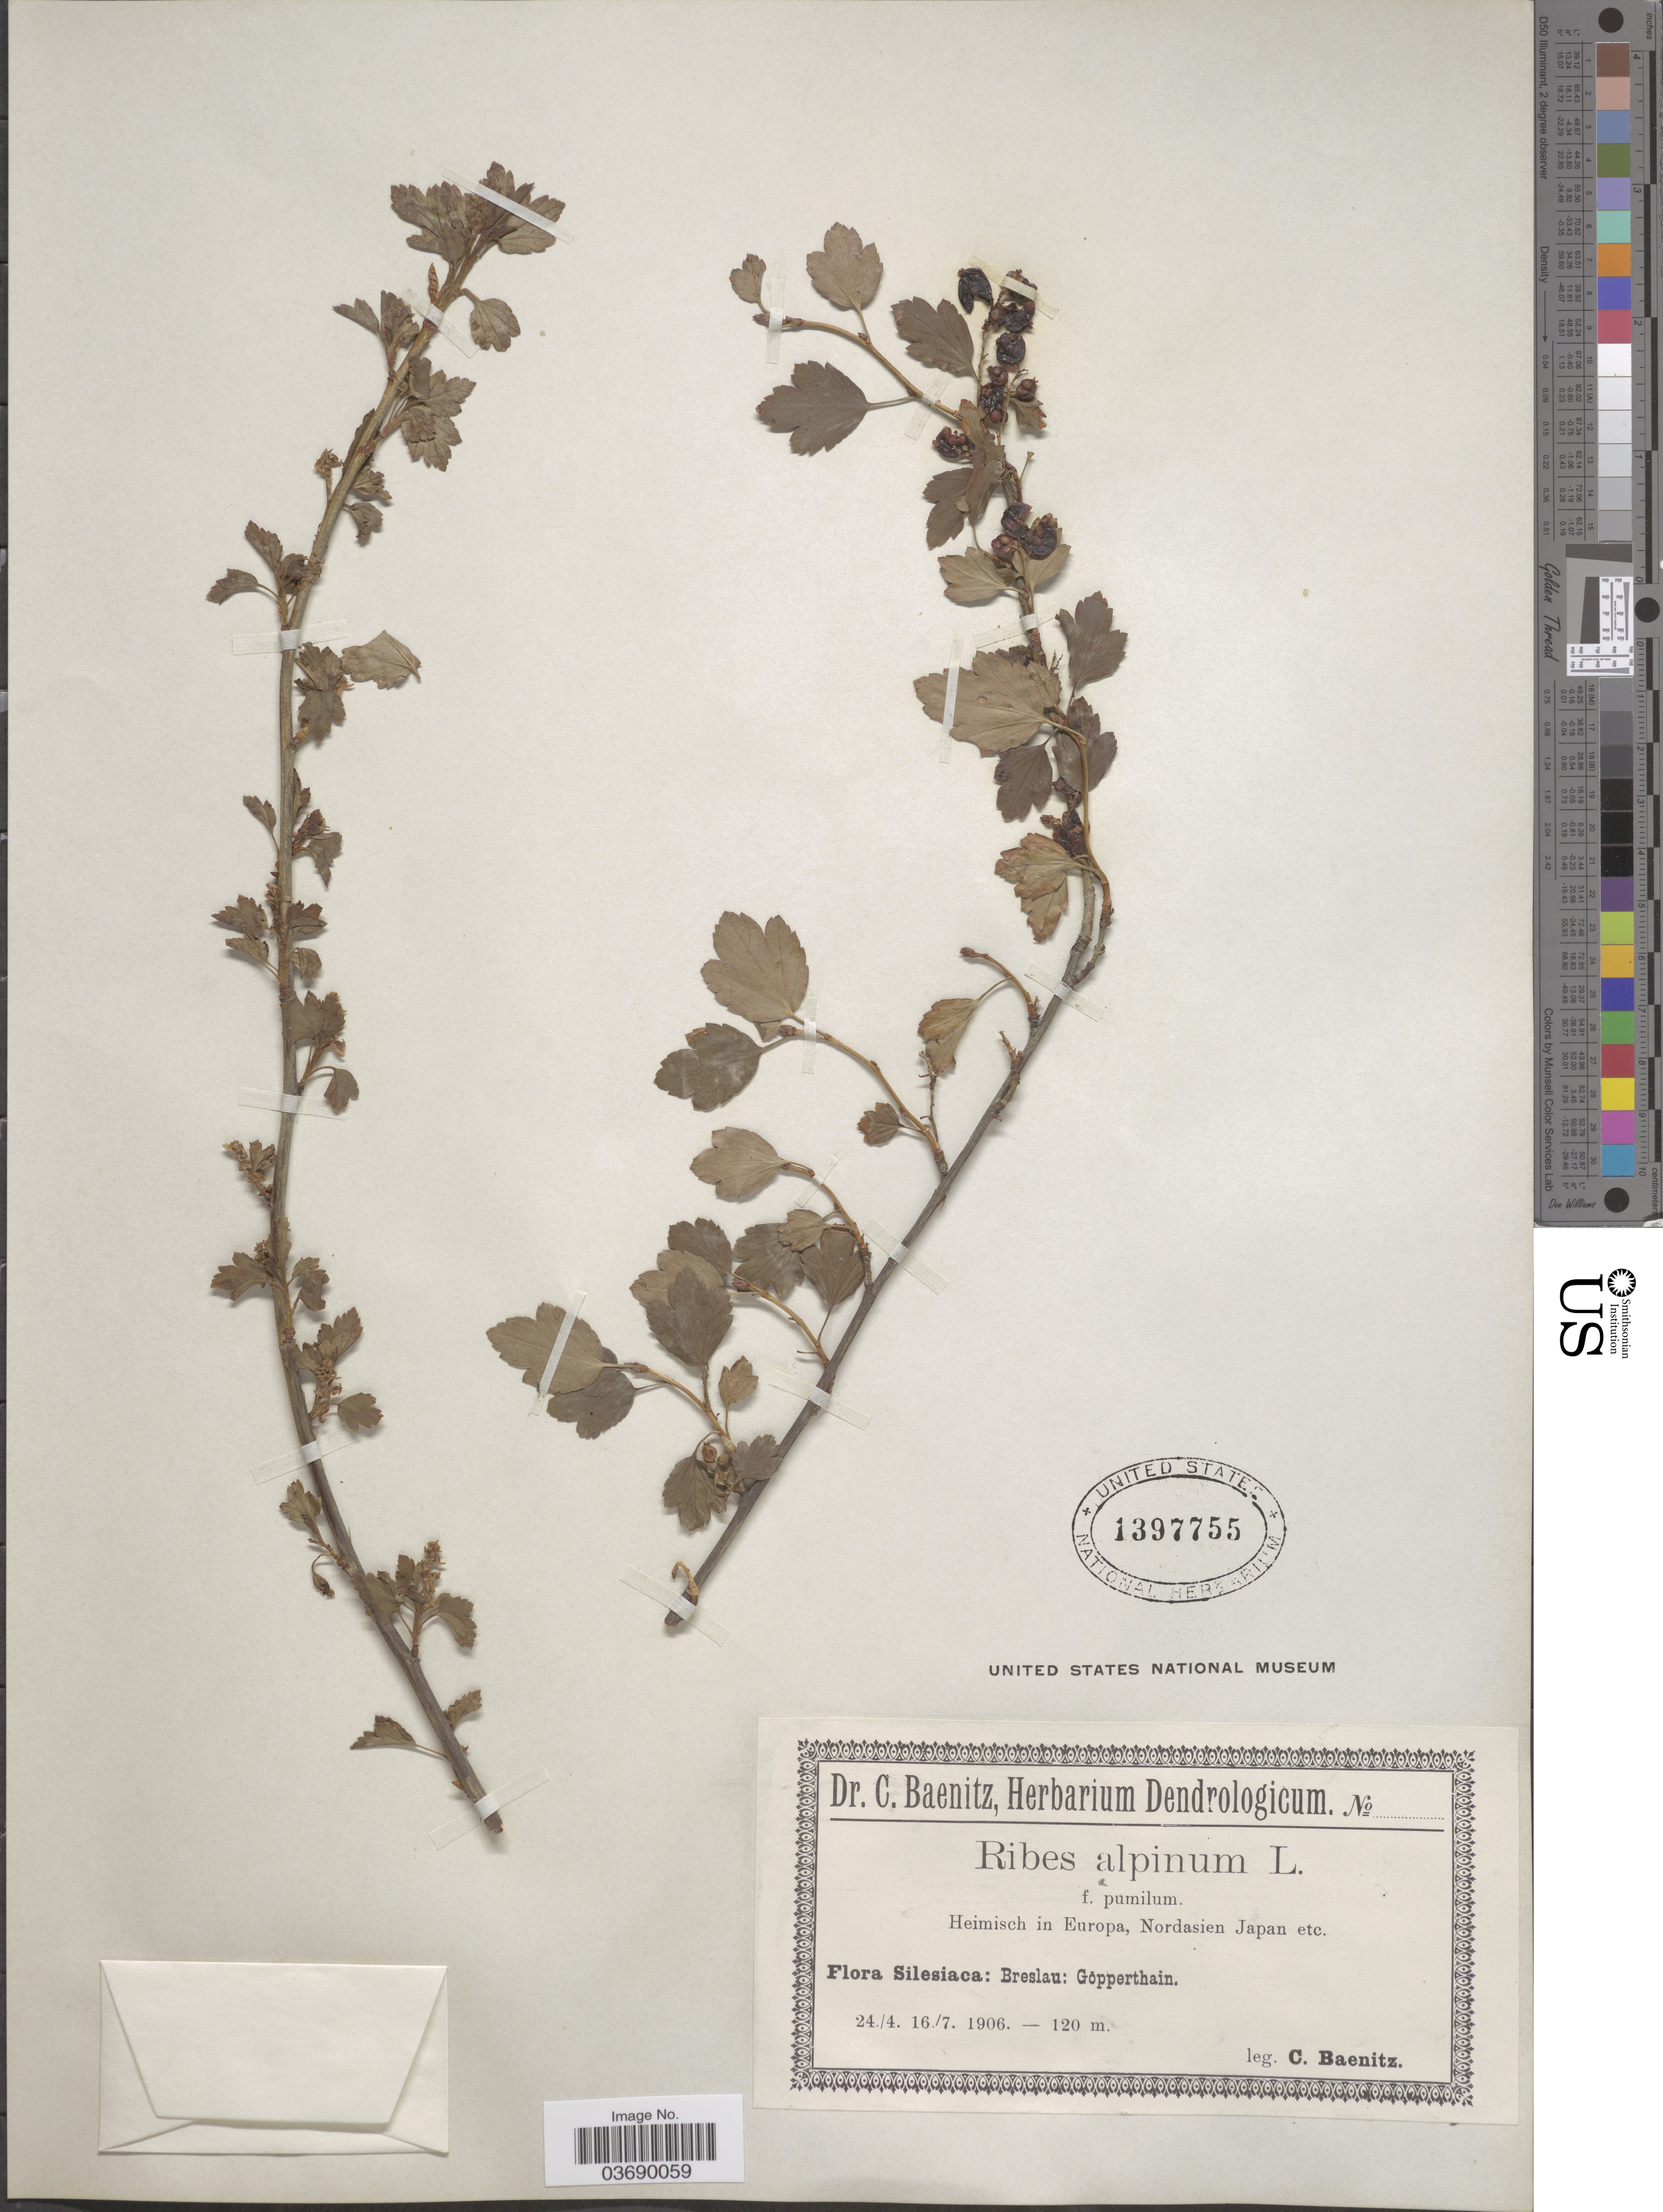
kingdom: Plantae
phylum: Tracheophyta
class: Magnoliopsida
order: Saxifragales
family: Grossulariaceae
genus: Ribes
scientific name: Ribes alpinum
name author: L.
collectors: C. G. Baenitz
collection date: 1906-04-21/1906-07-16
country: Poland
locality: Silesiaca: Breslau: Gŏpperthain.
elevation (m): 120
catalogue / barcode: US 1397755